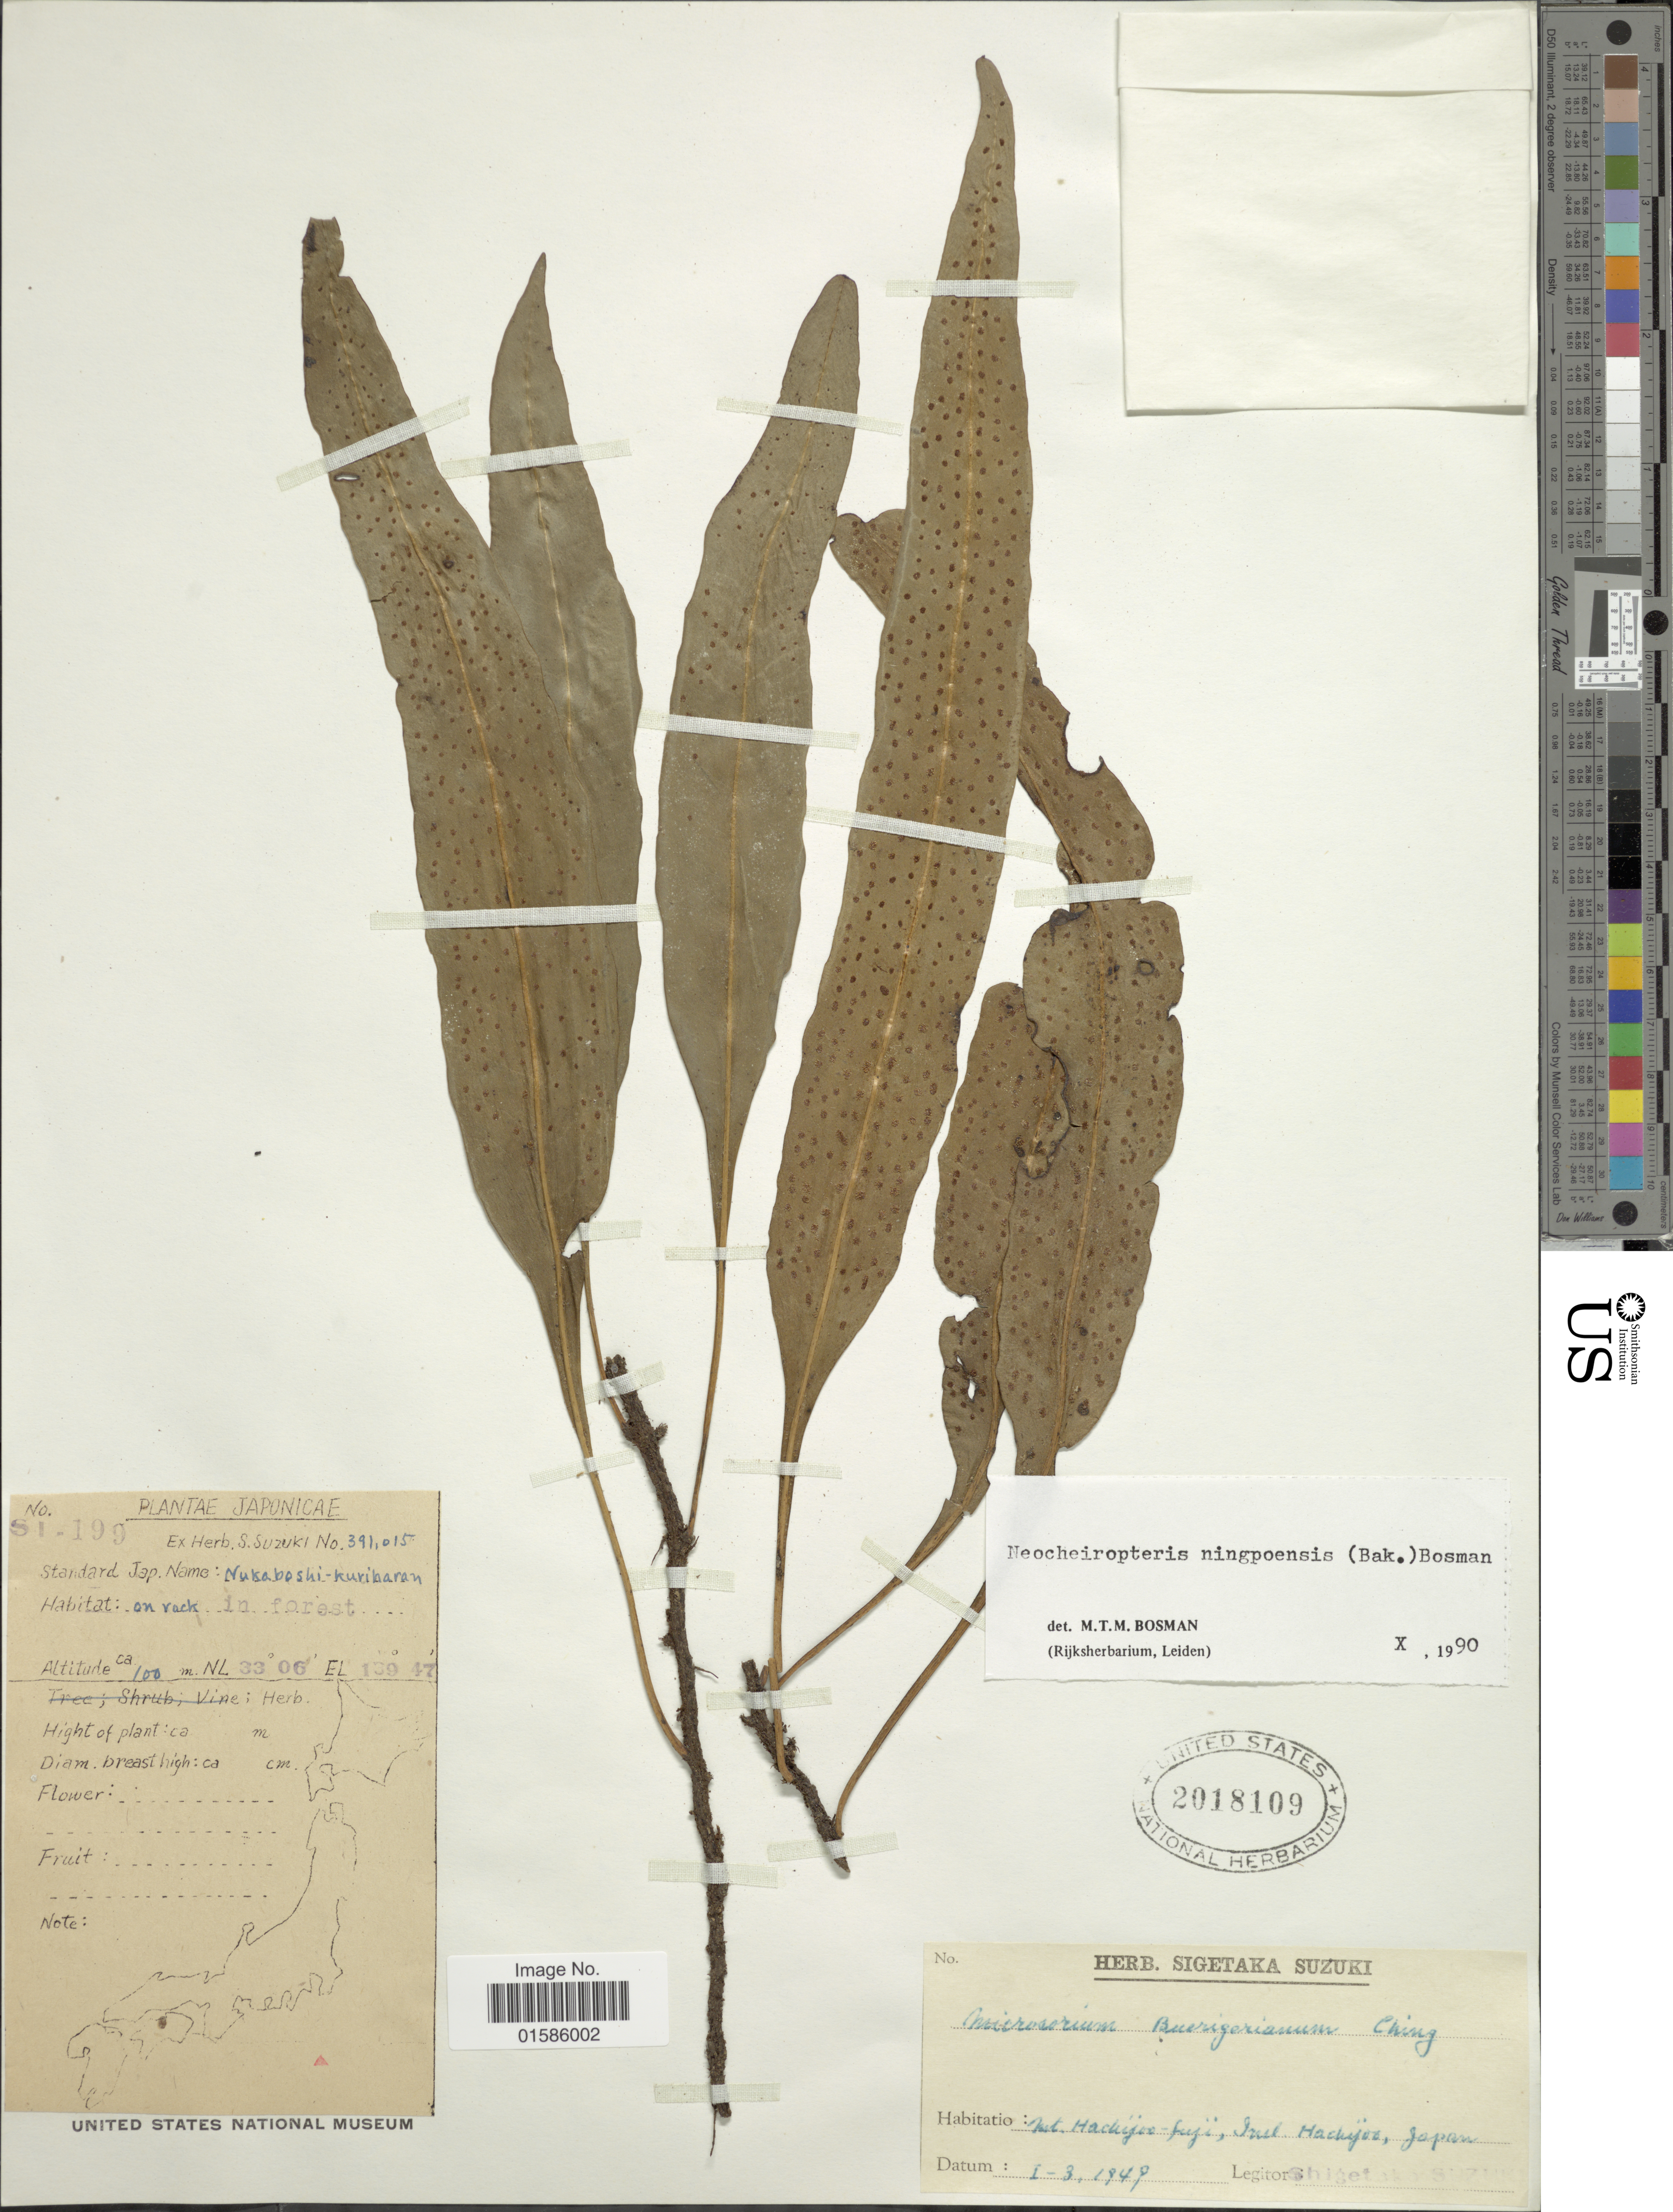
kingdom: Plantae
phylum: Tracheophyta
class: Polypodiopsida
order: Polypodiales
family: Polypodiaceae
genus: Microsorum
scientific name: Microsorum ningpoensis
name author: (Baker)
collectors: S. Suzuki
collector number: SI-199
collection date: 1949-03-01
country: Japan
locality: Mt Hackjo-Fuji, Inssel Hachijoo.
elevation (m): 100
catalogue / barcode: US 2018109